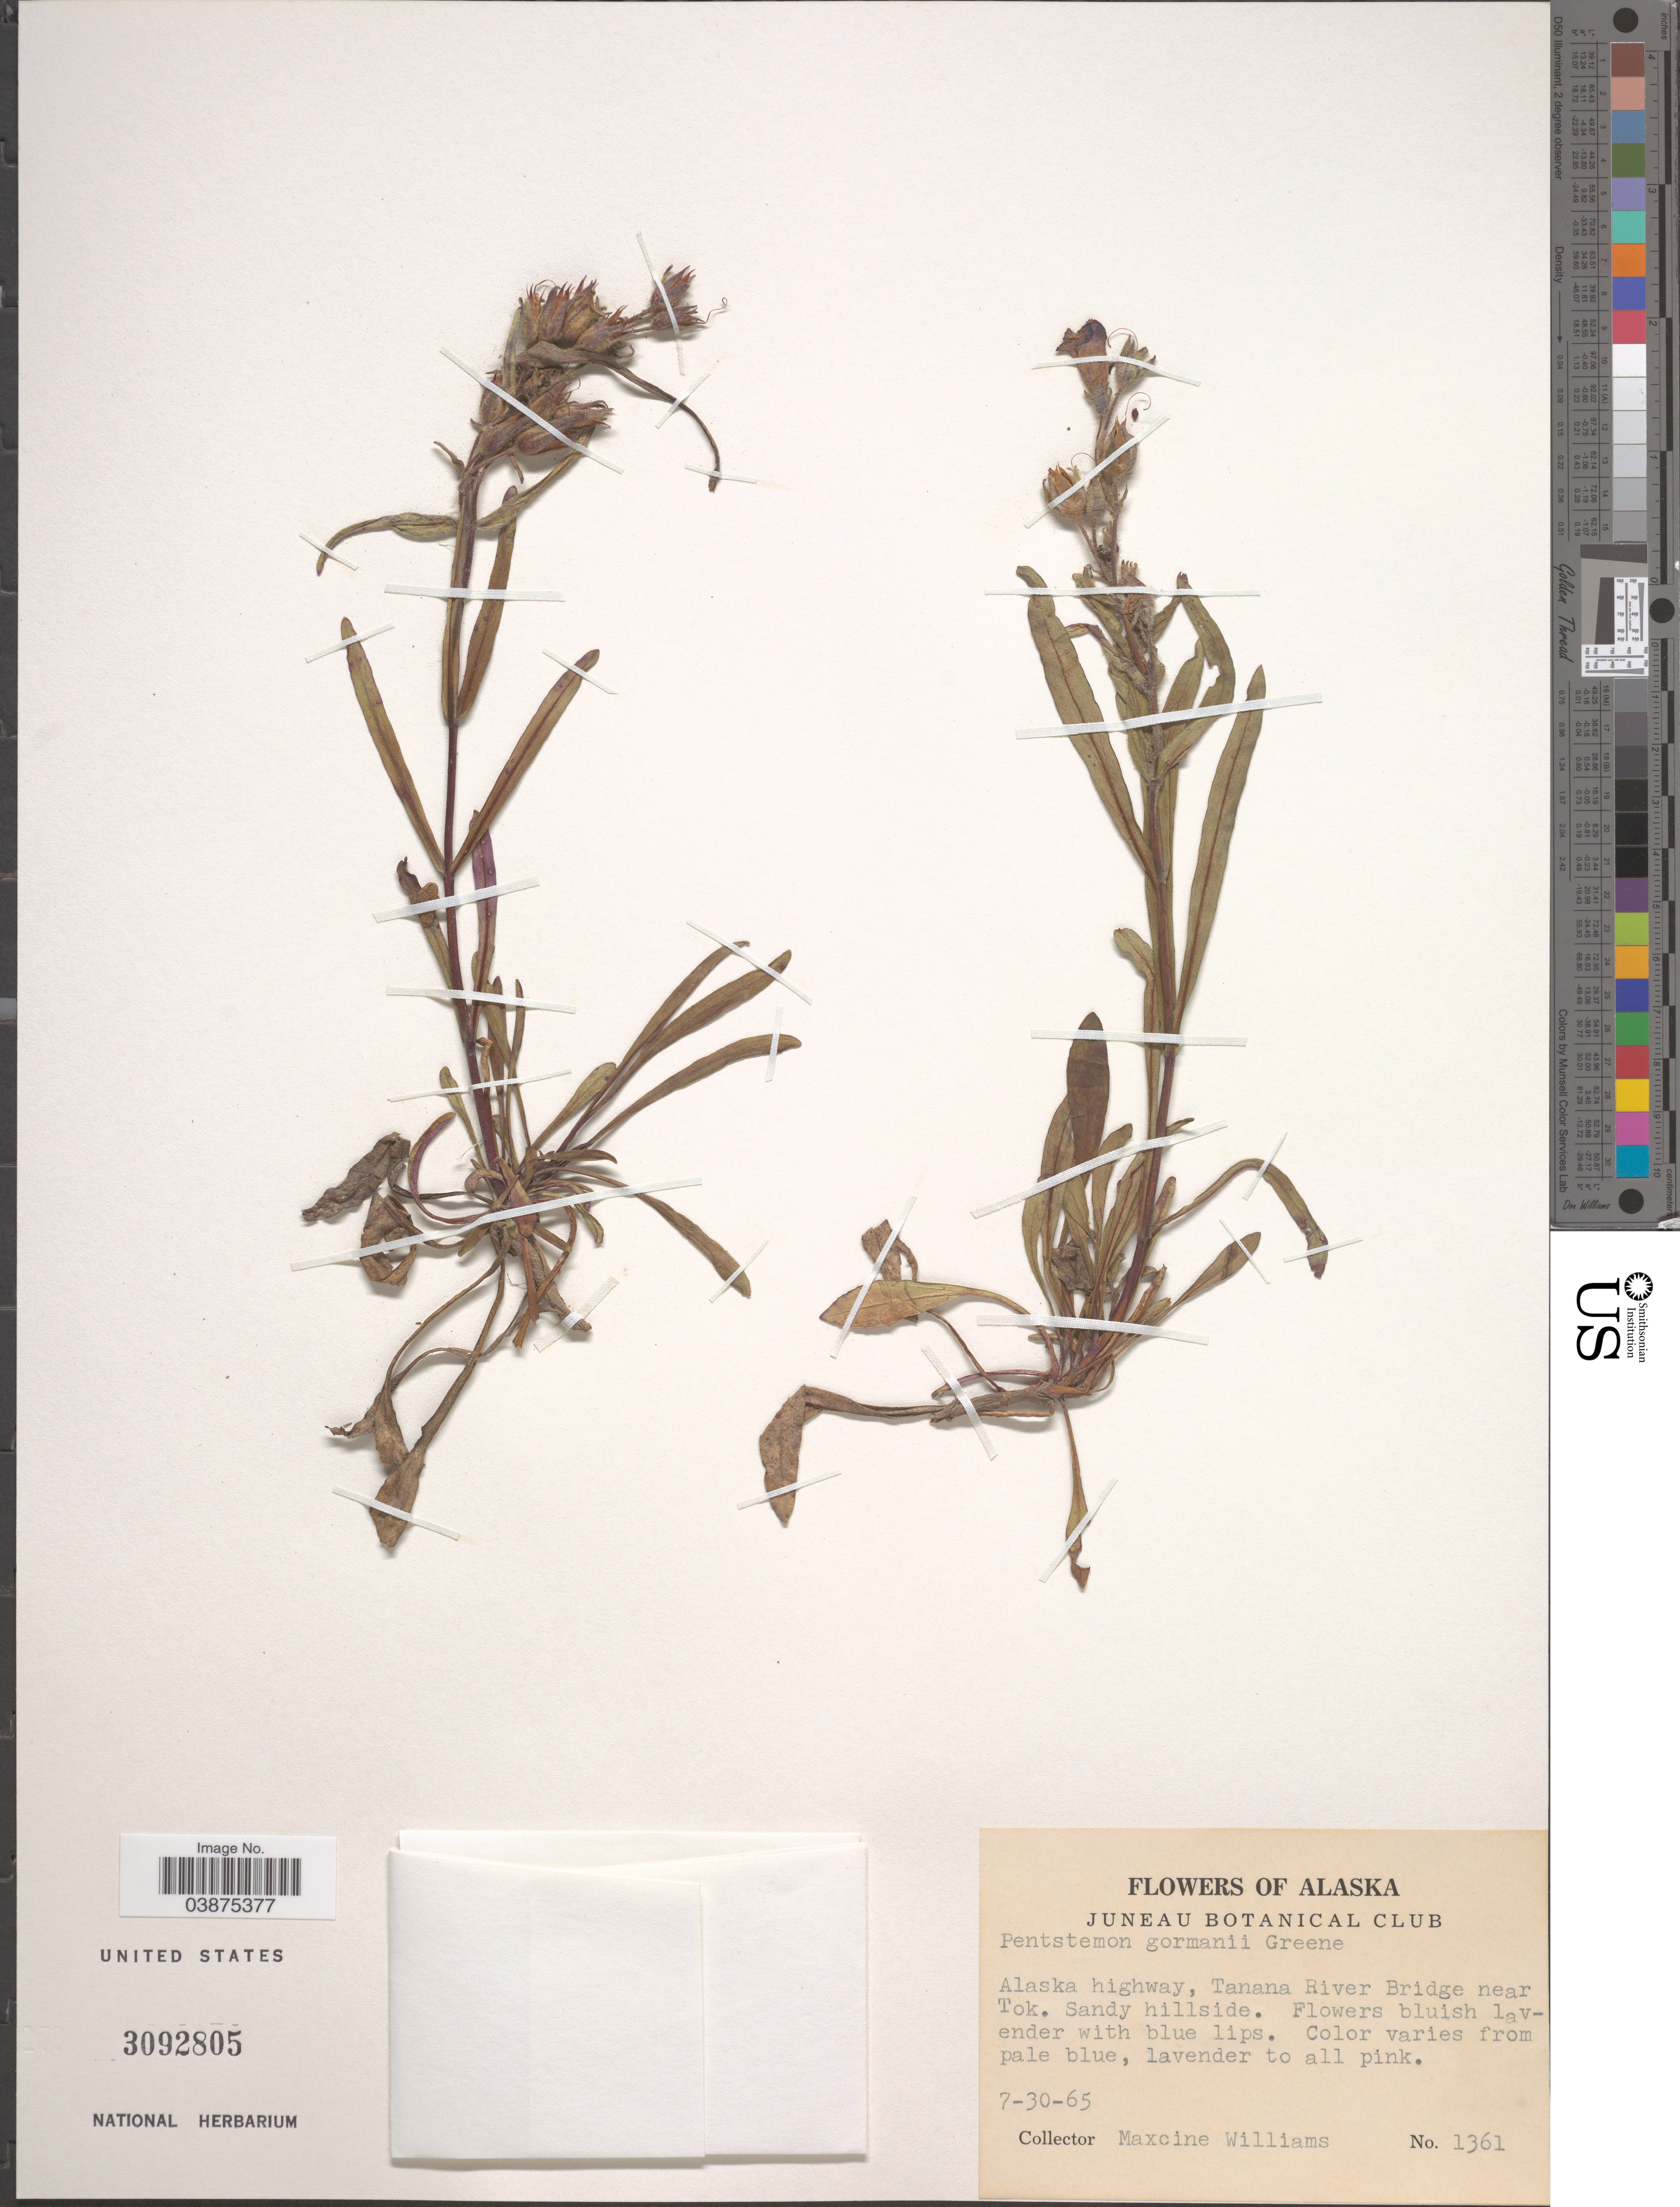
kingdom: Plantae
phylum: Tracheophyta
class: Magnoliopsida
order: Lamiales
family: Plantaginaceae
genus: Penstemon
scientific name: Penstemon gormanii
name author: Greene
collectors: M. Williams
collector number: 1361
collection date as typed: Transcribed d/m/y: 30/7/65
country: United States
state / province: Alaska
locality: Alaska highway, Tanana River Bridge near Tok.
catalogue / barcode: US 3092805